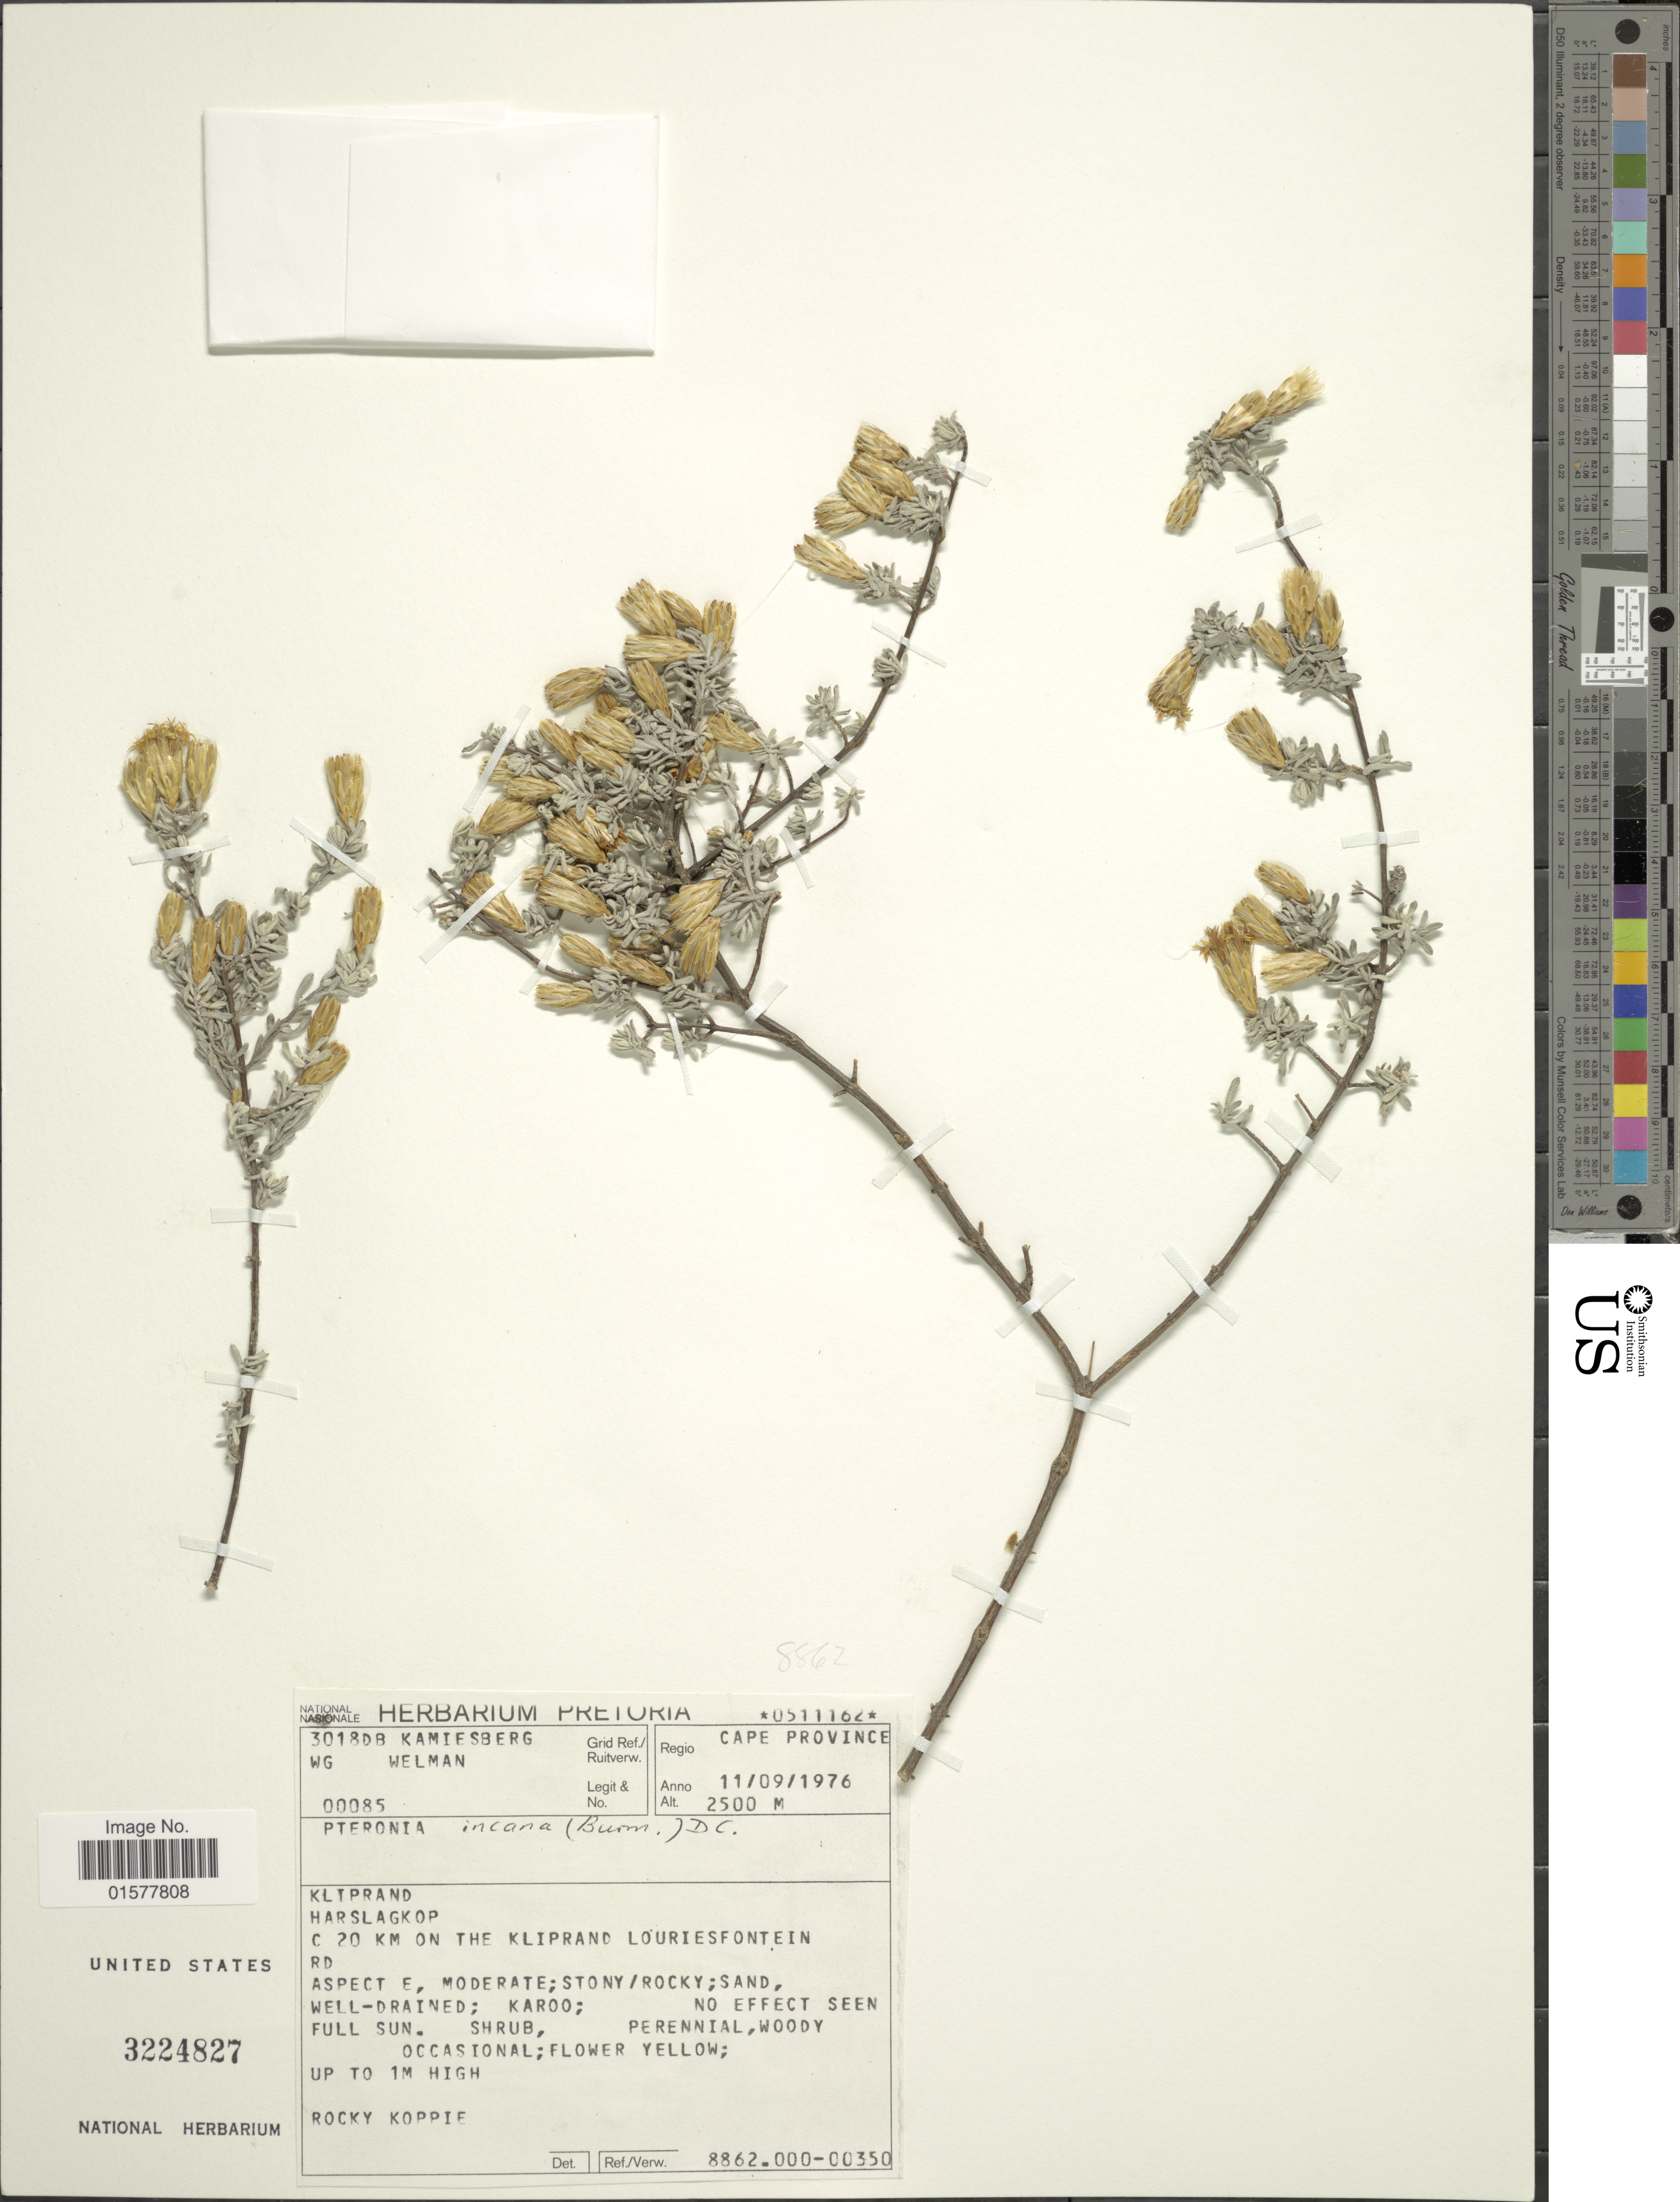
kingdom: Plantae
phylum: Tracheophyta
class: Magnoliopsida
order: Asterales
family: Asteraceae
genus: Pteronia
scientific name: Pteronia incana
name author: DC.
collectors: W. G. Welman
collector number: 00085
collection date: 1976-09-11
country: South Africa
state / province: Northern Cape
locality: Grid Ref./Ruitverw. 3018DB Kamiesberg, Regio Cape Province, Kliprand, Harslagkop, 20 km on the Kliprand Louriesfontein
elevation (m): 2500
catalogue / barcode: US 3224827